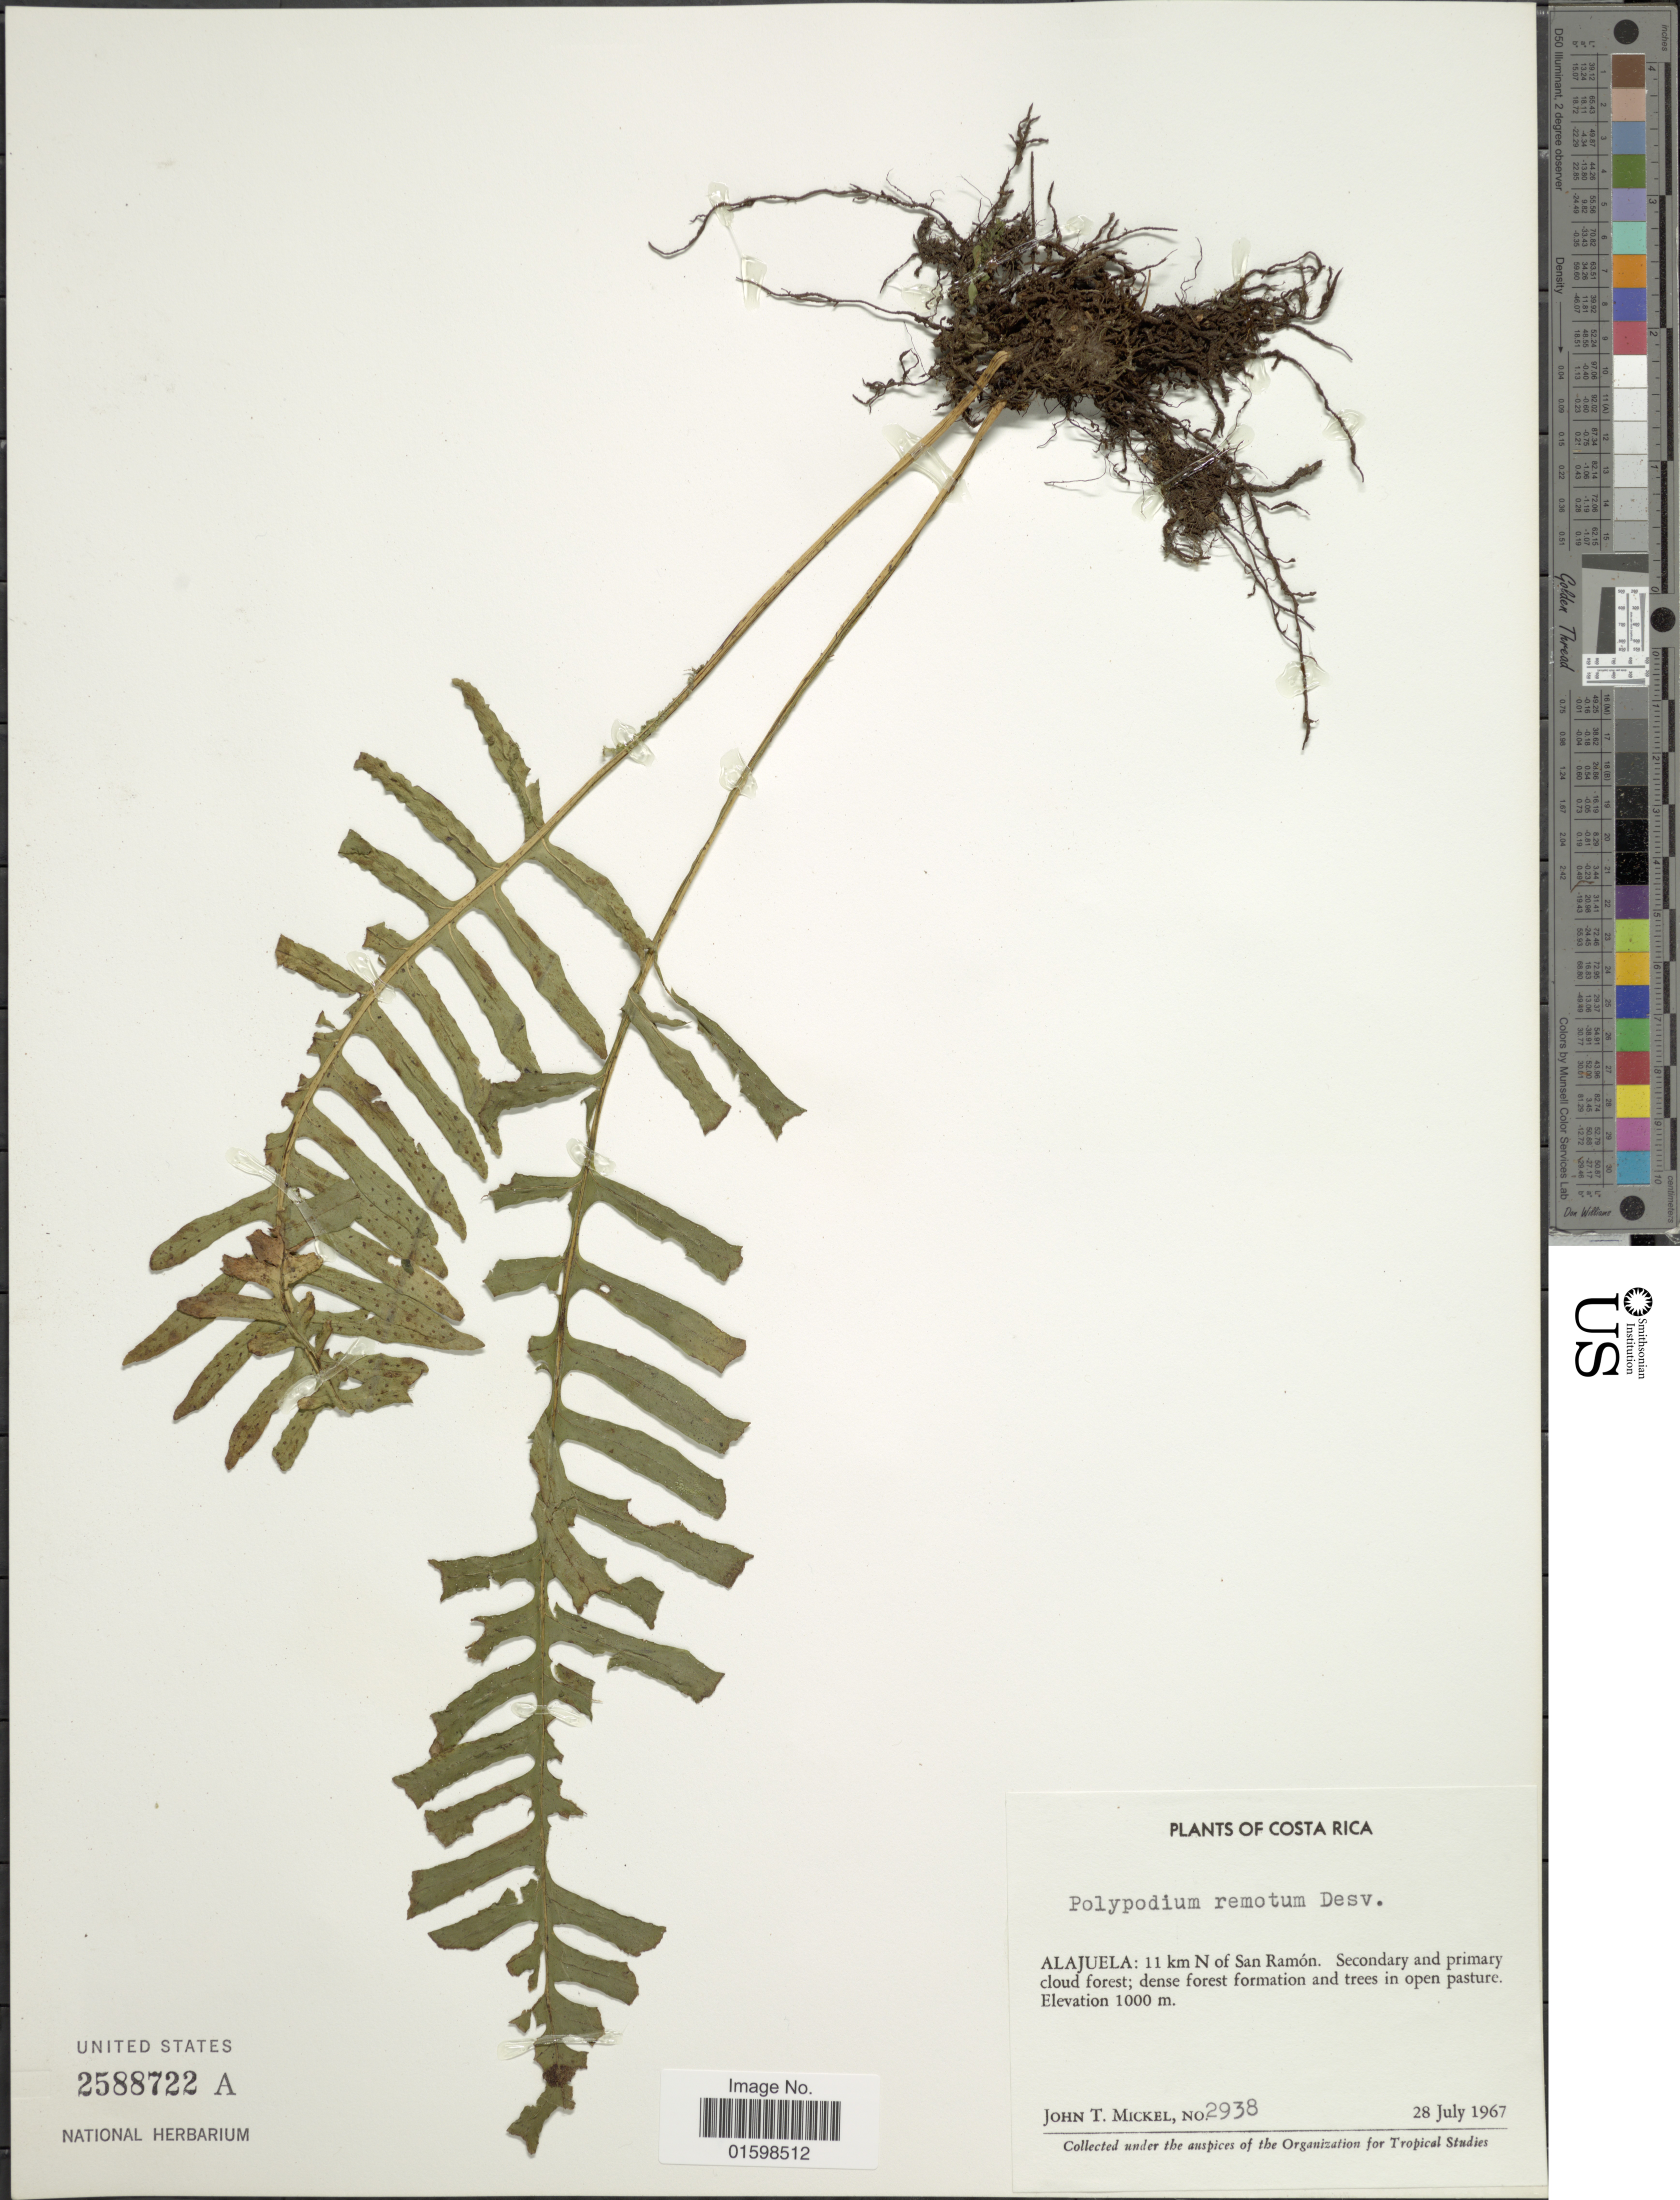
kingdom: Plantae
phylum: Tracheophyta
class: Polypodiopsida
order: Polypodiales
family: Polypodiaceae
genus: Pleopeltis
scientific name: Pleopeltis remota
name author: (Desv.) A.R. Sm.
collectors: J. T. Mickel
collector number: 2938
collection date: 1967-07-28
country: Costa Rica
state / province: Alajuela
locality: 11 km N of SAn Ramón, secondary and primary could forest; dense forest formation and tree in open pasture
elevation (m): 1000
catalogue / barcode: US 2588722A